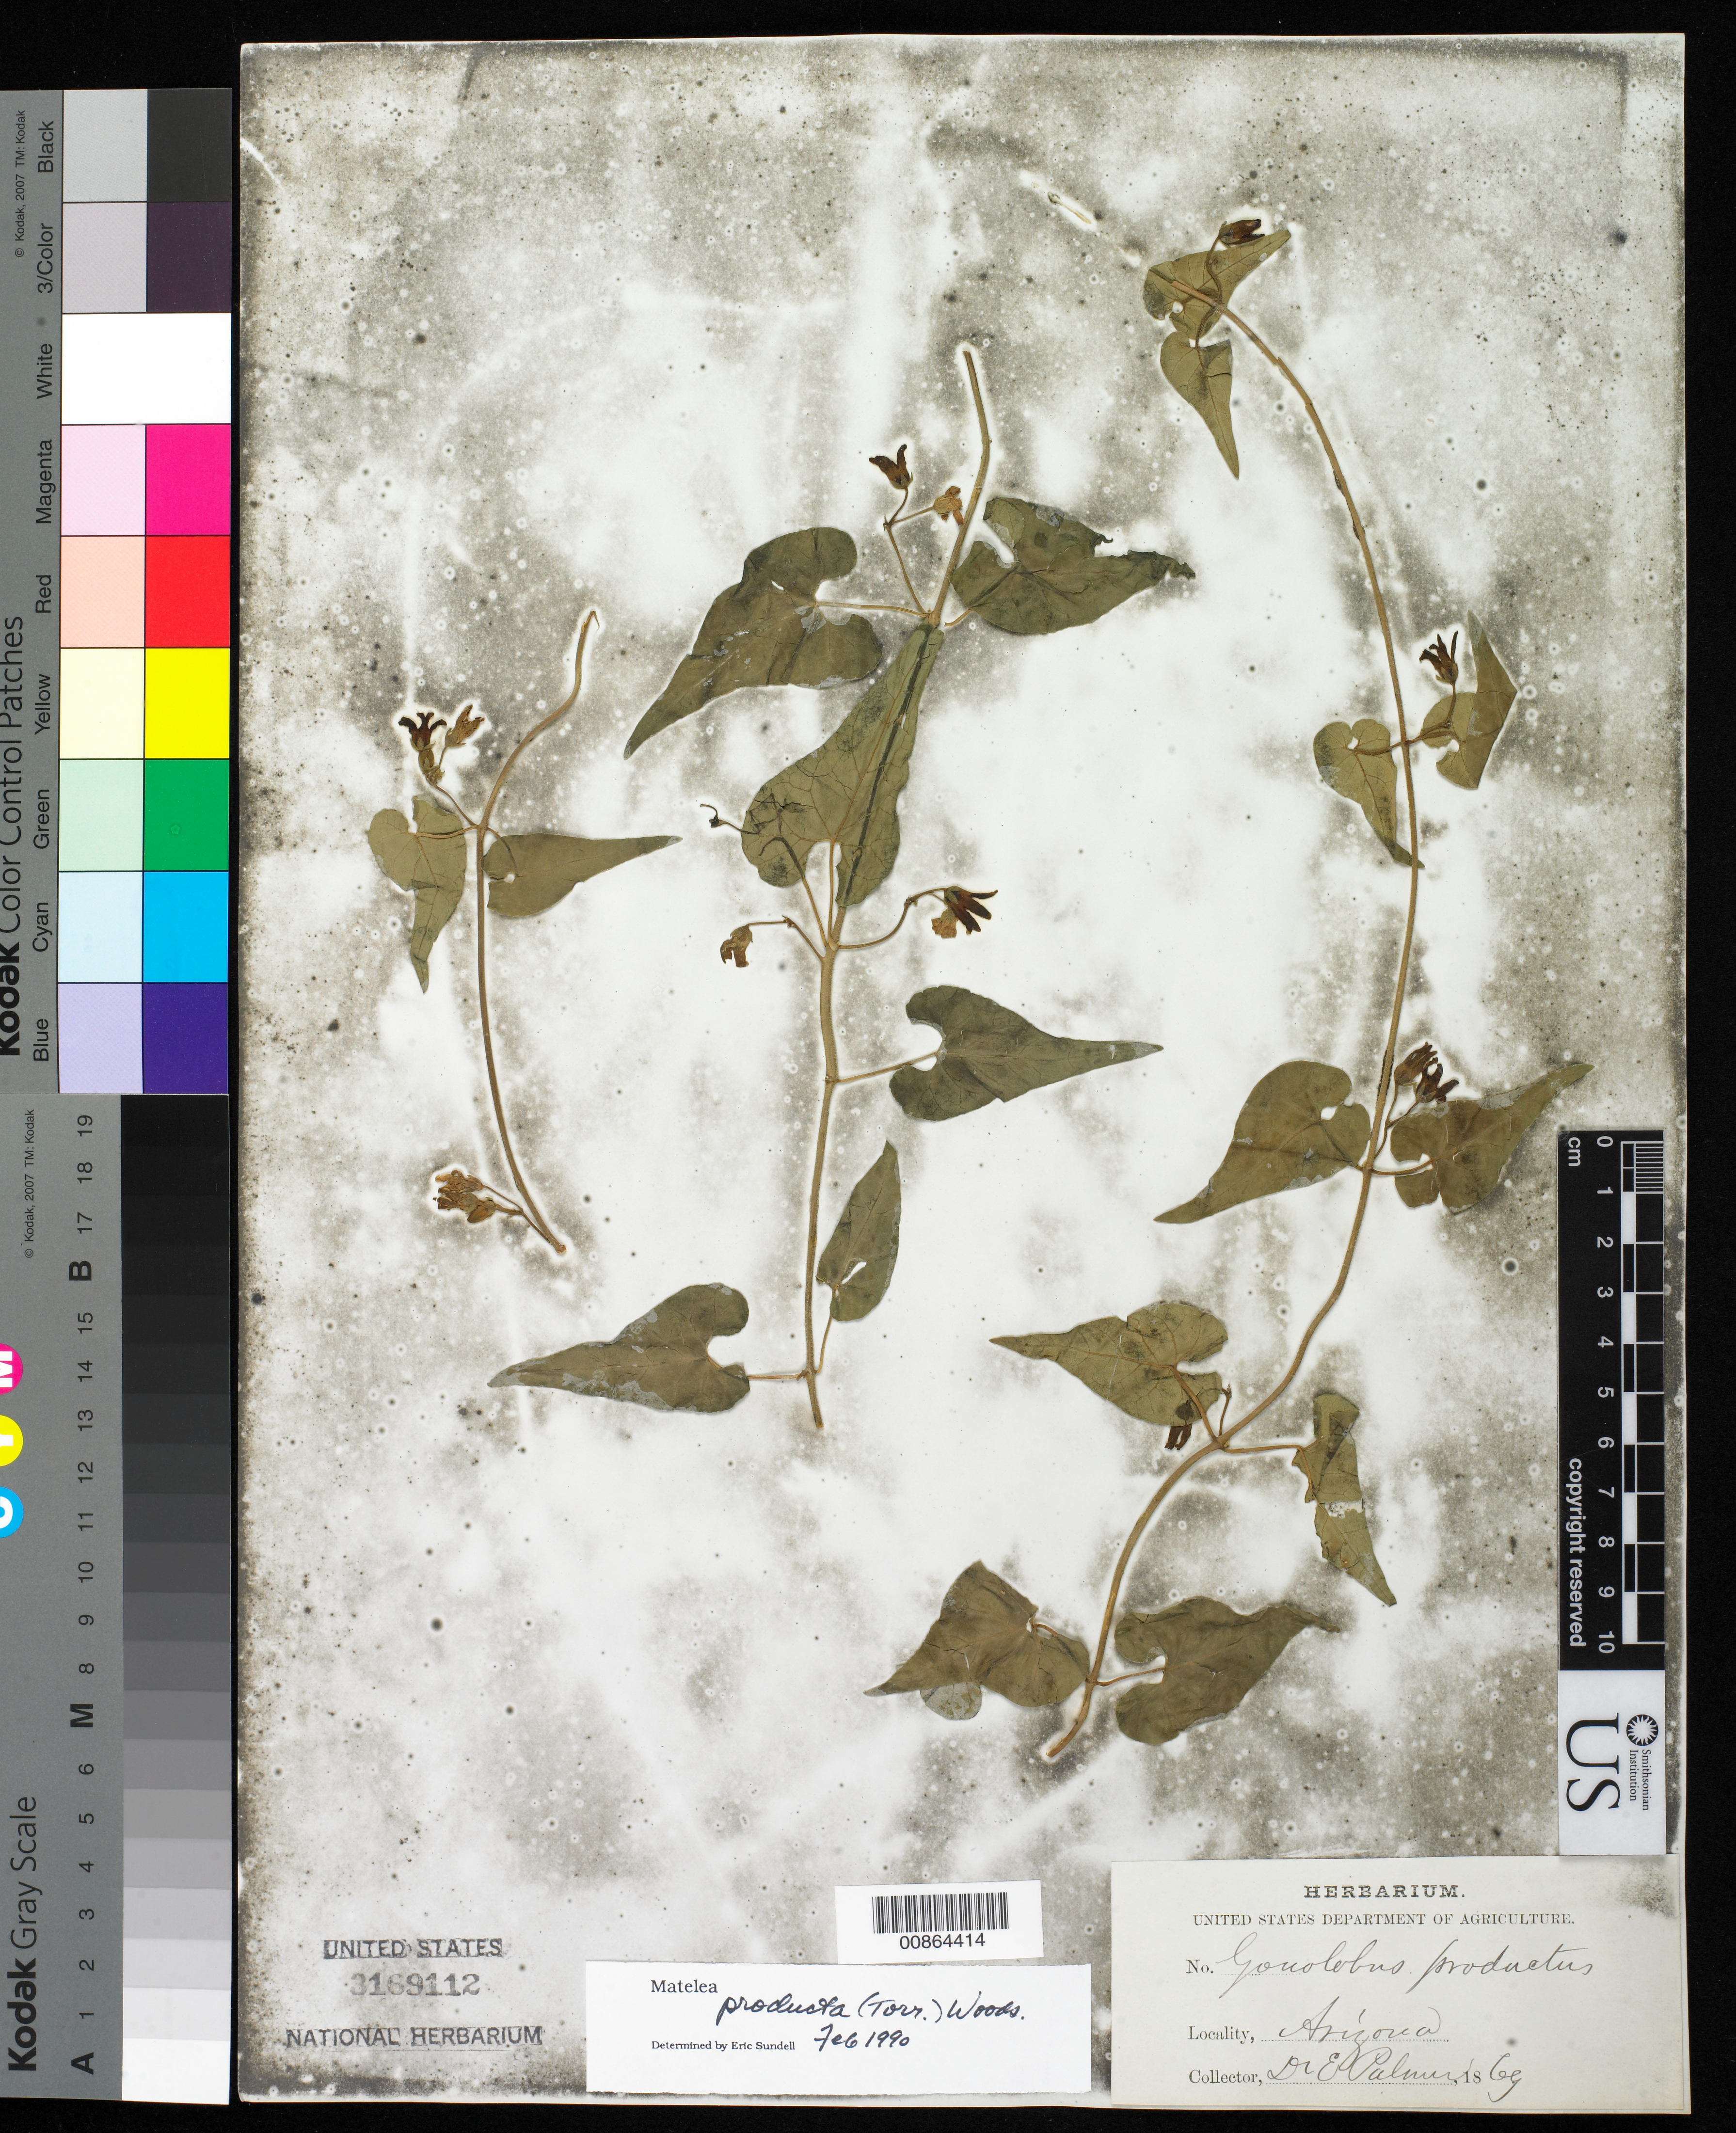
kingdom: Plantae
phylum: Tracheophyta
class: Magnoliopsida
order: Gentianales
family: Apocynaceae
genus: Matelea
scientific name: Matelea producta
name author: (Torr.) Woodson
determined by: Sundell, E.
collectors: E. Palmer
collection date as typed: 1869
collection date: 1869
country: United States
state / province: Arizona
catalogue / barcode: US 3169112